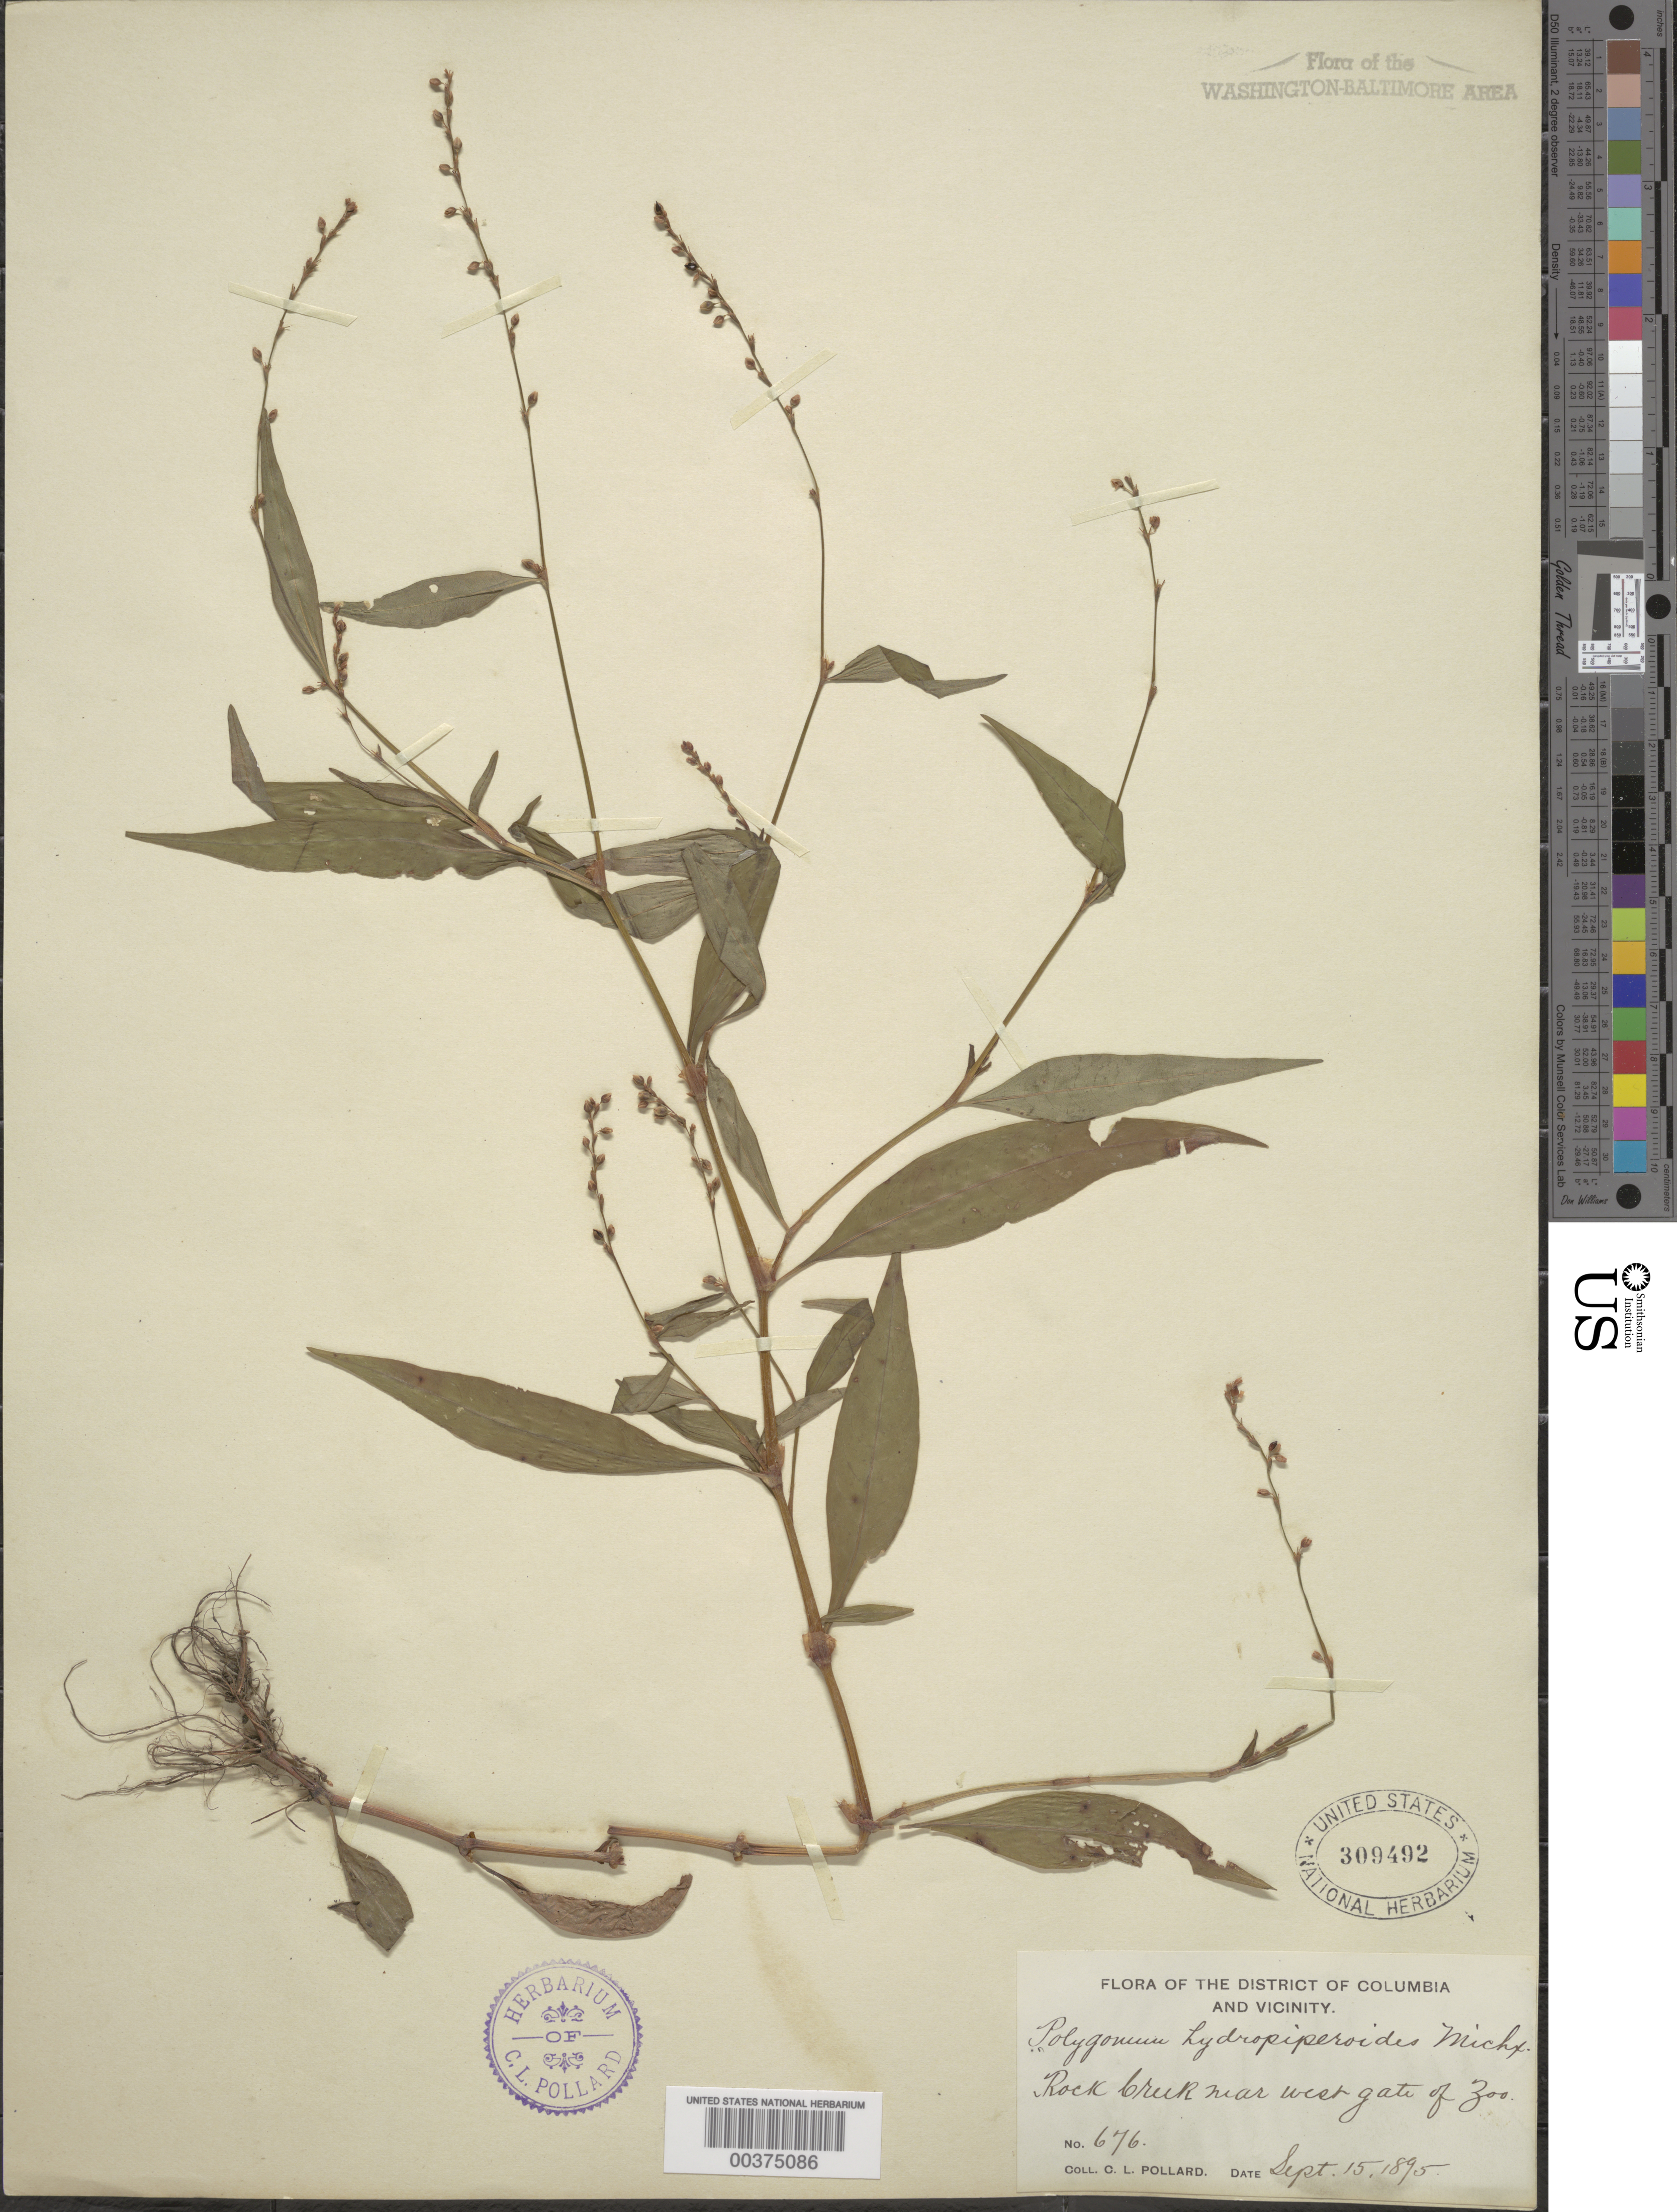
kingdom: Plantae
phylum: Tracheophyta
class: Magnoliopsida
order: Caryophyllales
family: Polygonaceae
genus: Persicaria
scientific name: Persicaria punctata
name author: (Elliott) Small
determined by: Atha, D. E.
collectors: C. L. Pollard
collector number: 676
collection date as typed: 15 Sep 1895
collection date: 1895-09-15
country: United States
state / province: District of Columbia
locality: Rock Creek near west gate of Zoo Rock Creek Park and Vicinity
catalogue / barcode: US 309492